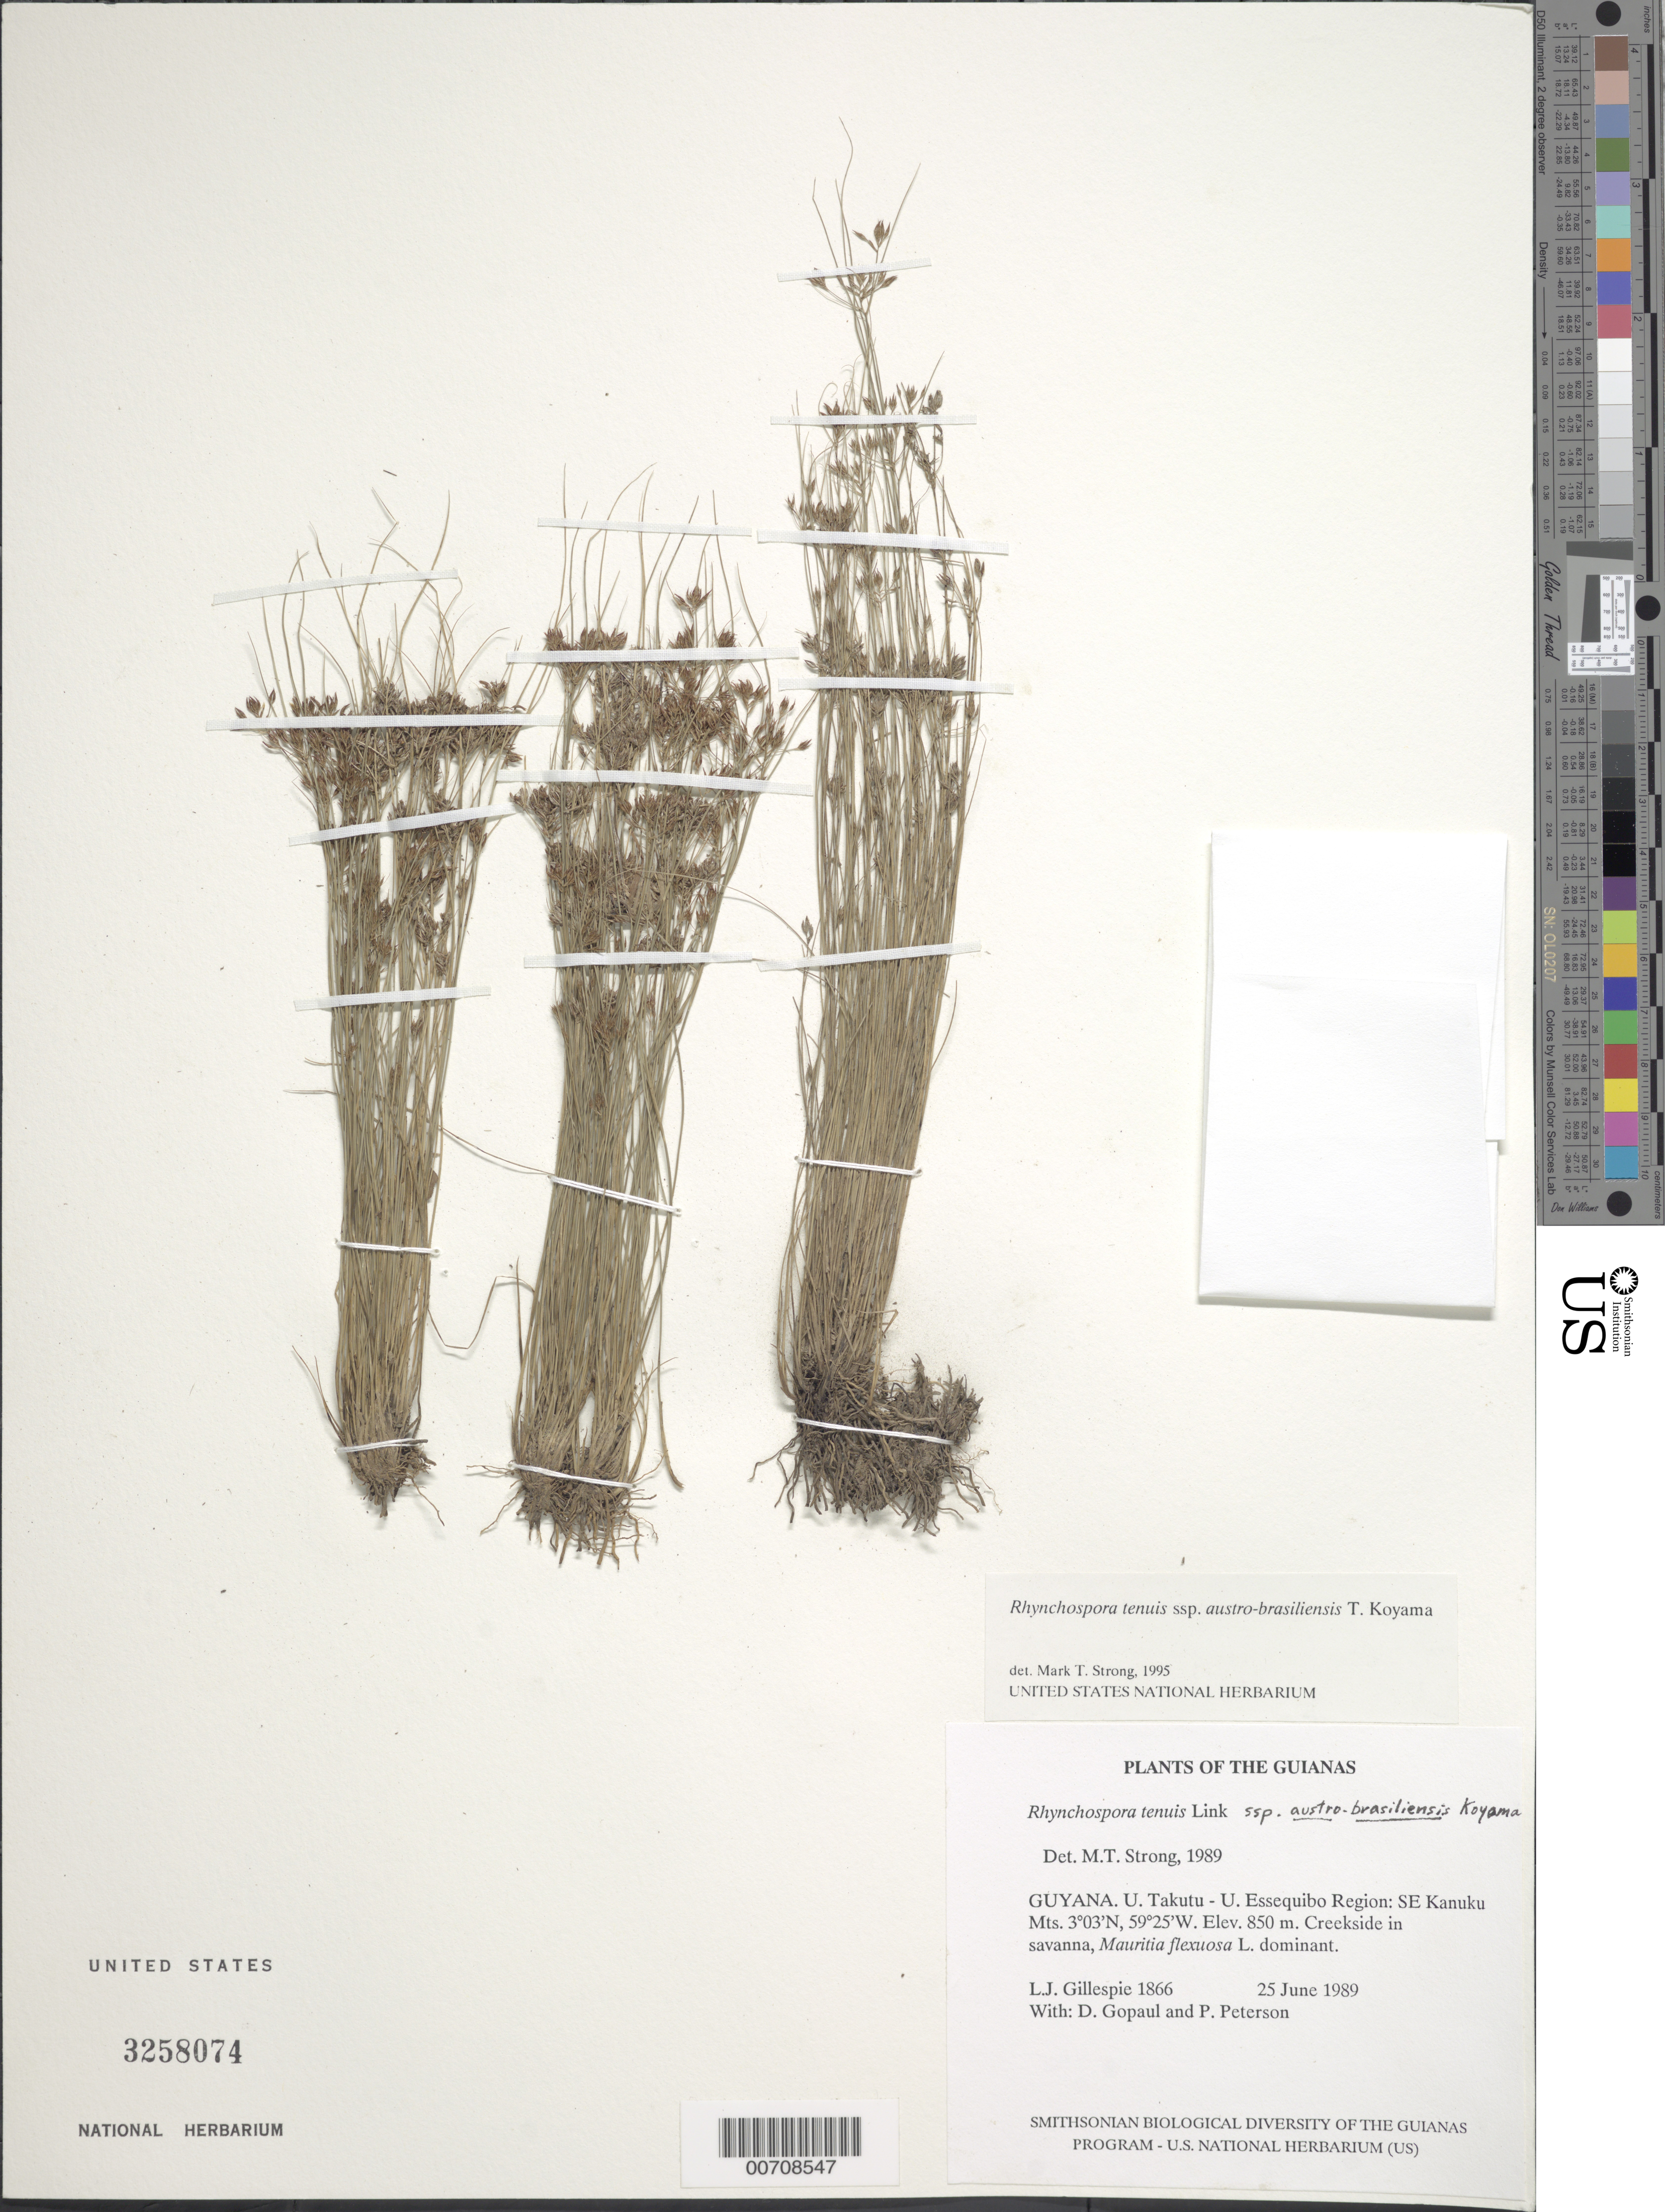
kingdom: Plantae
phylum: Tracheophyta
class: Liliopsida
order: Poales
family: Cyperaceae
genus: Rhynchospora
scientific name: Rhynchospora tenuis subsp. austro-brasiliensis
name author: T. Koyama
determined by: Strong, M. T., (US), Smithsonian Institution - National Museum of Natural History (UNITED STATES)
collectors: L. J. Gillespie, D. Gopaul & P. M. Peterson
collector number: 1866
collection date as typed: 25 June 1989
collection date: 1989-06-25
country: Guyana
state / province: U. Takutu-U. Essequibo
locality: SE Kanuku Mts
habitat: Creekside in savanna, Mauritia flexuosa L. dominant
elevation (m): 250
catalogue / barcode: US 3258074